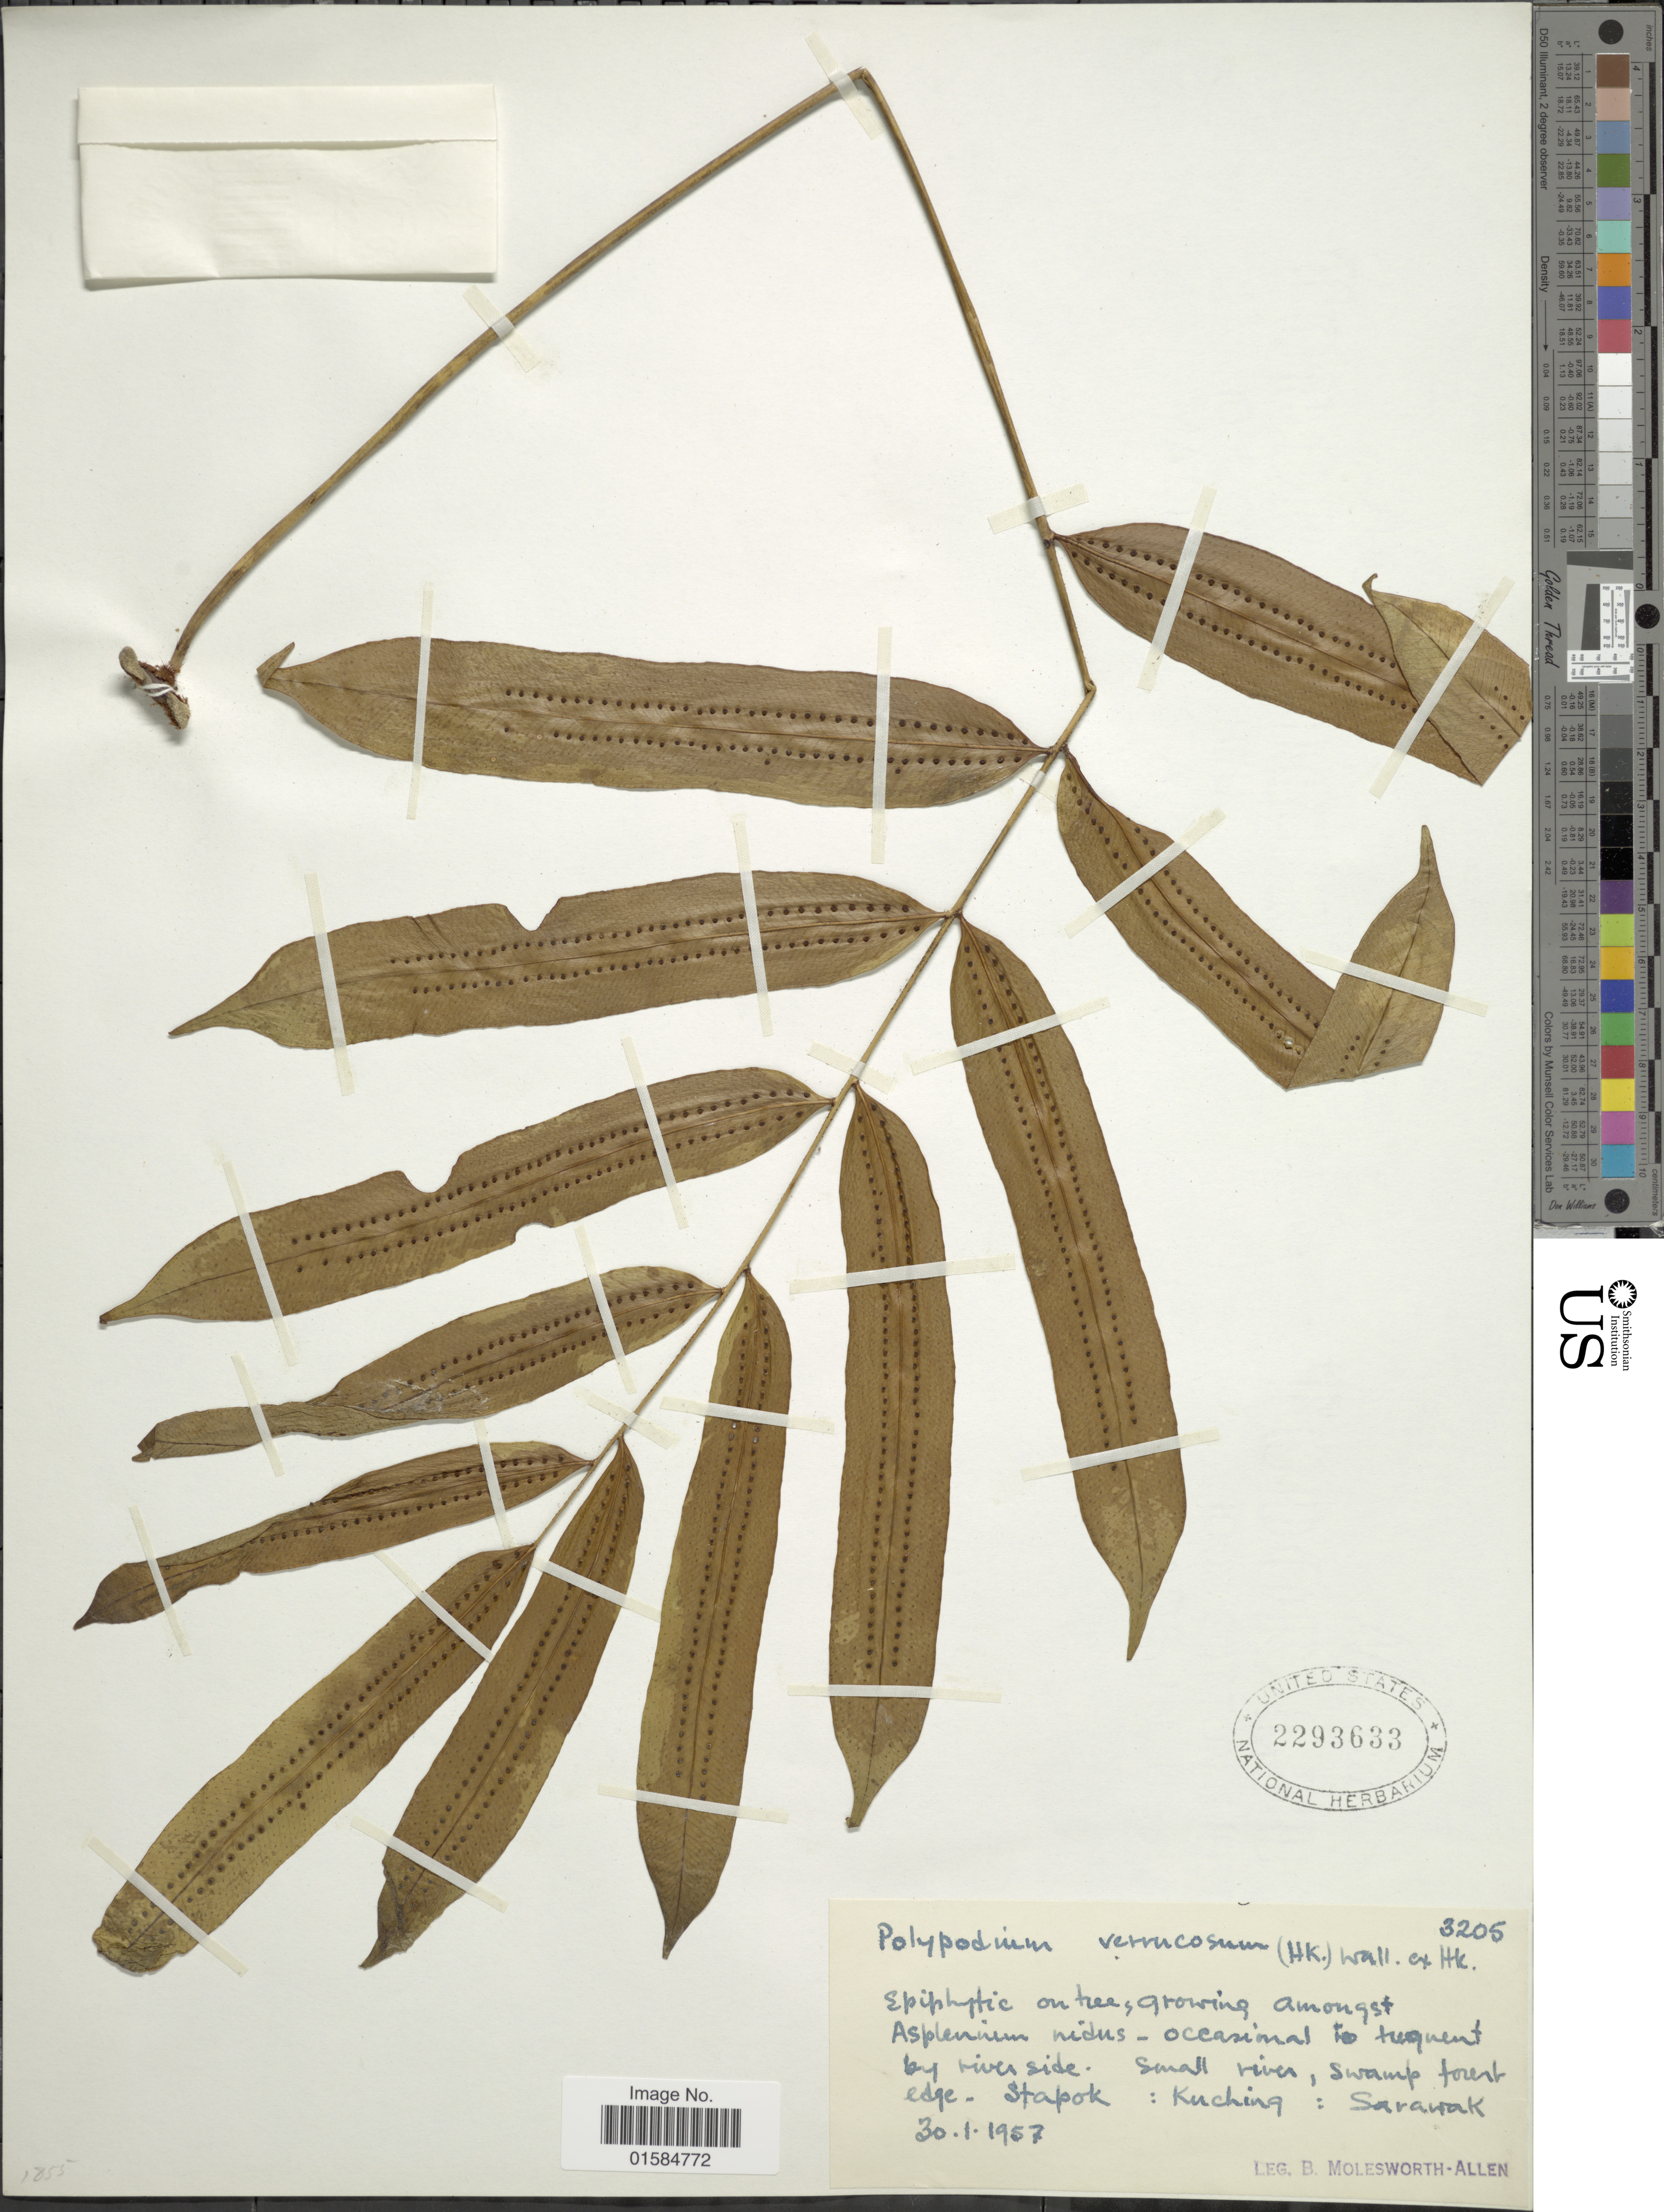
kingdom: Plantae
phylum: Tracheophyta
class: Polypodiopsida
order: Polypodiales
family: Polypodiaceae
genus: Goniophlebium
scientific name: Goniophlebium percussum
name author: (Cauv.) W.H. Wagner & Grether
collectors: B. E. G. Molesworth-Allen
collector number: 3205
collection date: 1957-01-30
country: Malaysia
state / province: Sarawak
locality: Stapok: Kuching: Sarawak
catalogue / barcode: US 2293633